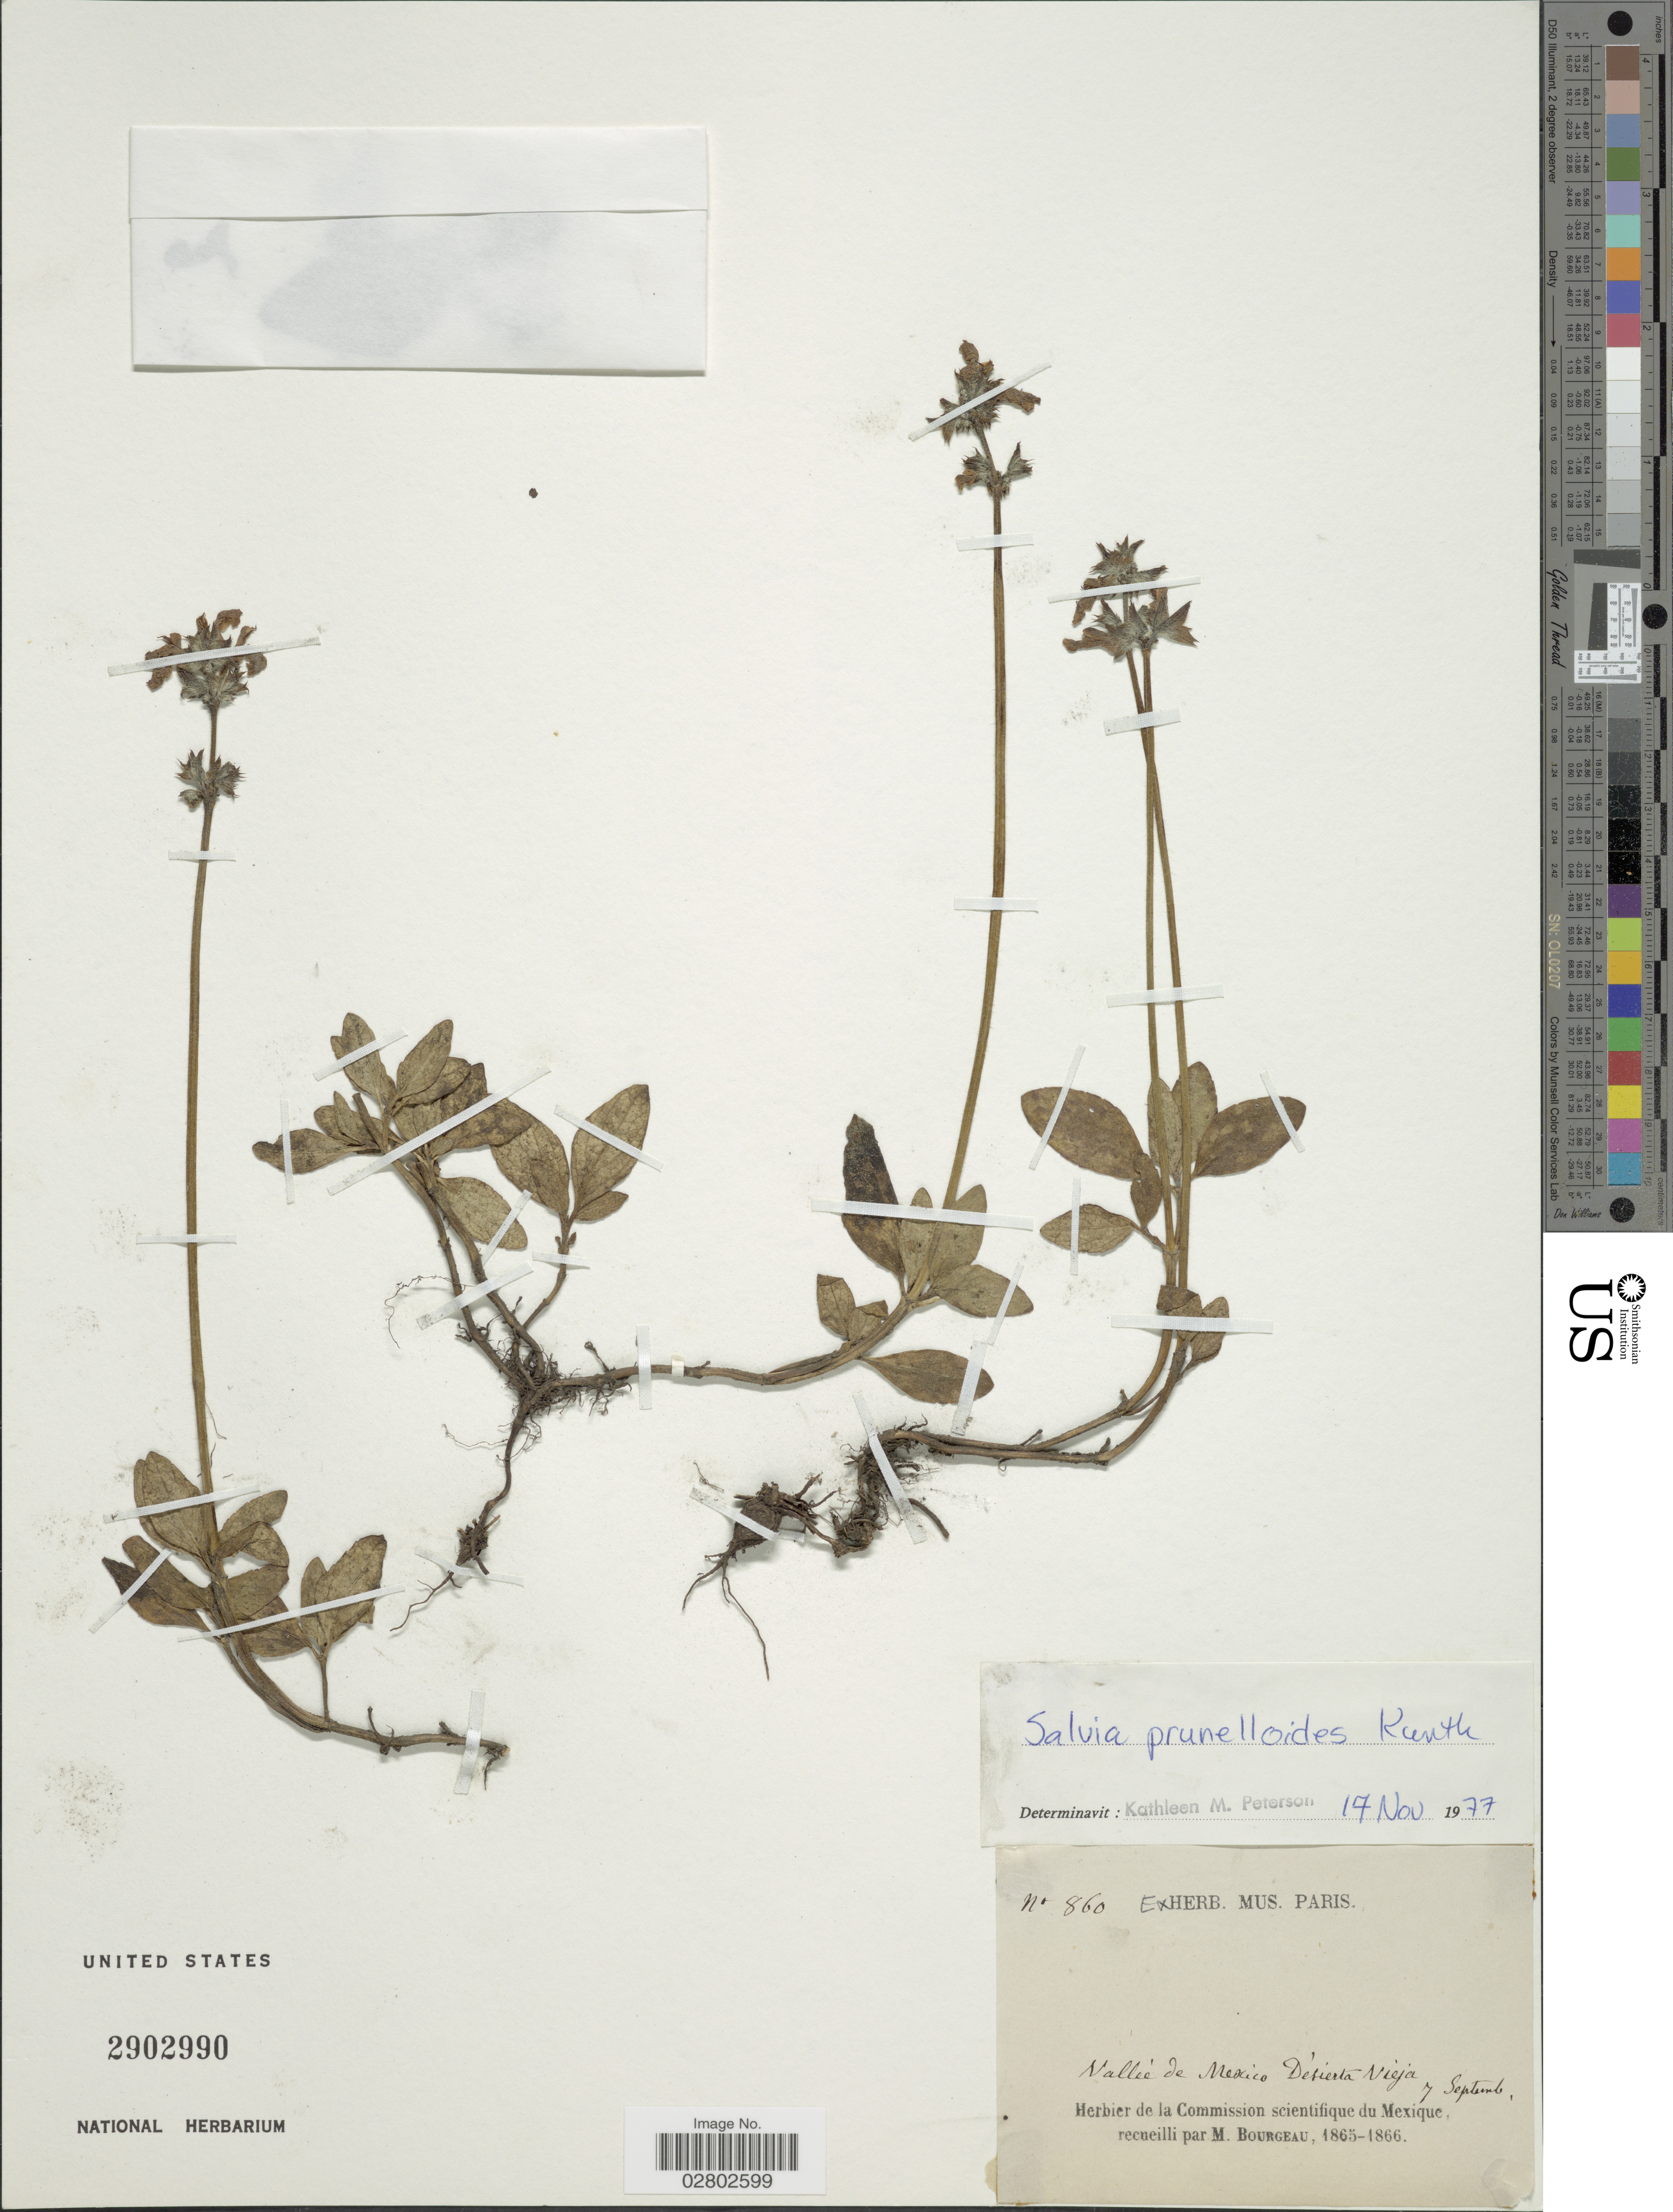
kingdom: Plantae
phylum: Tracheophyta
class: Magnoliopsida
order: Lamiales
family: Lamiaceae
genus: Salvia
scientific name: Salvia prunelloides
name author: Kunth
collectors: M. Bourgeau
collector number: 860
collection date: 1865-09-07/1866-09-07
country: Mexico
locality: Vallée de Mexico, Dèsierta-Vieja.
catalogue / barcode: US 2902990